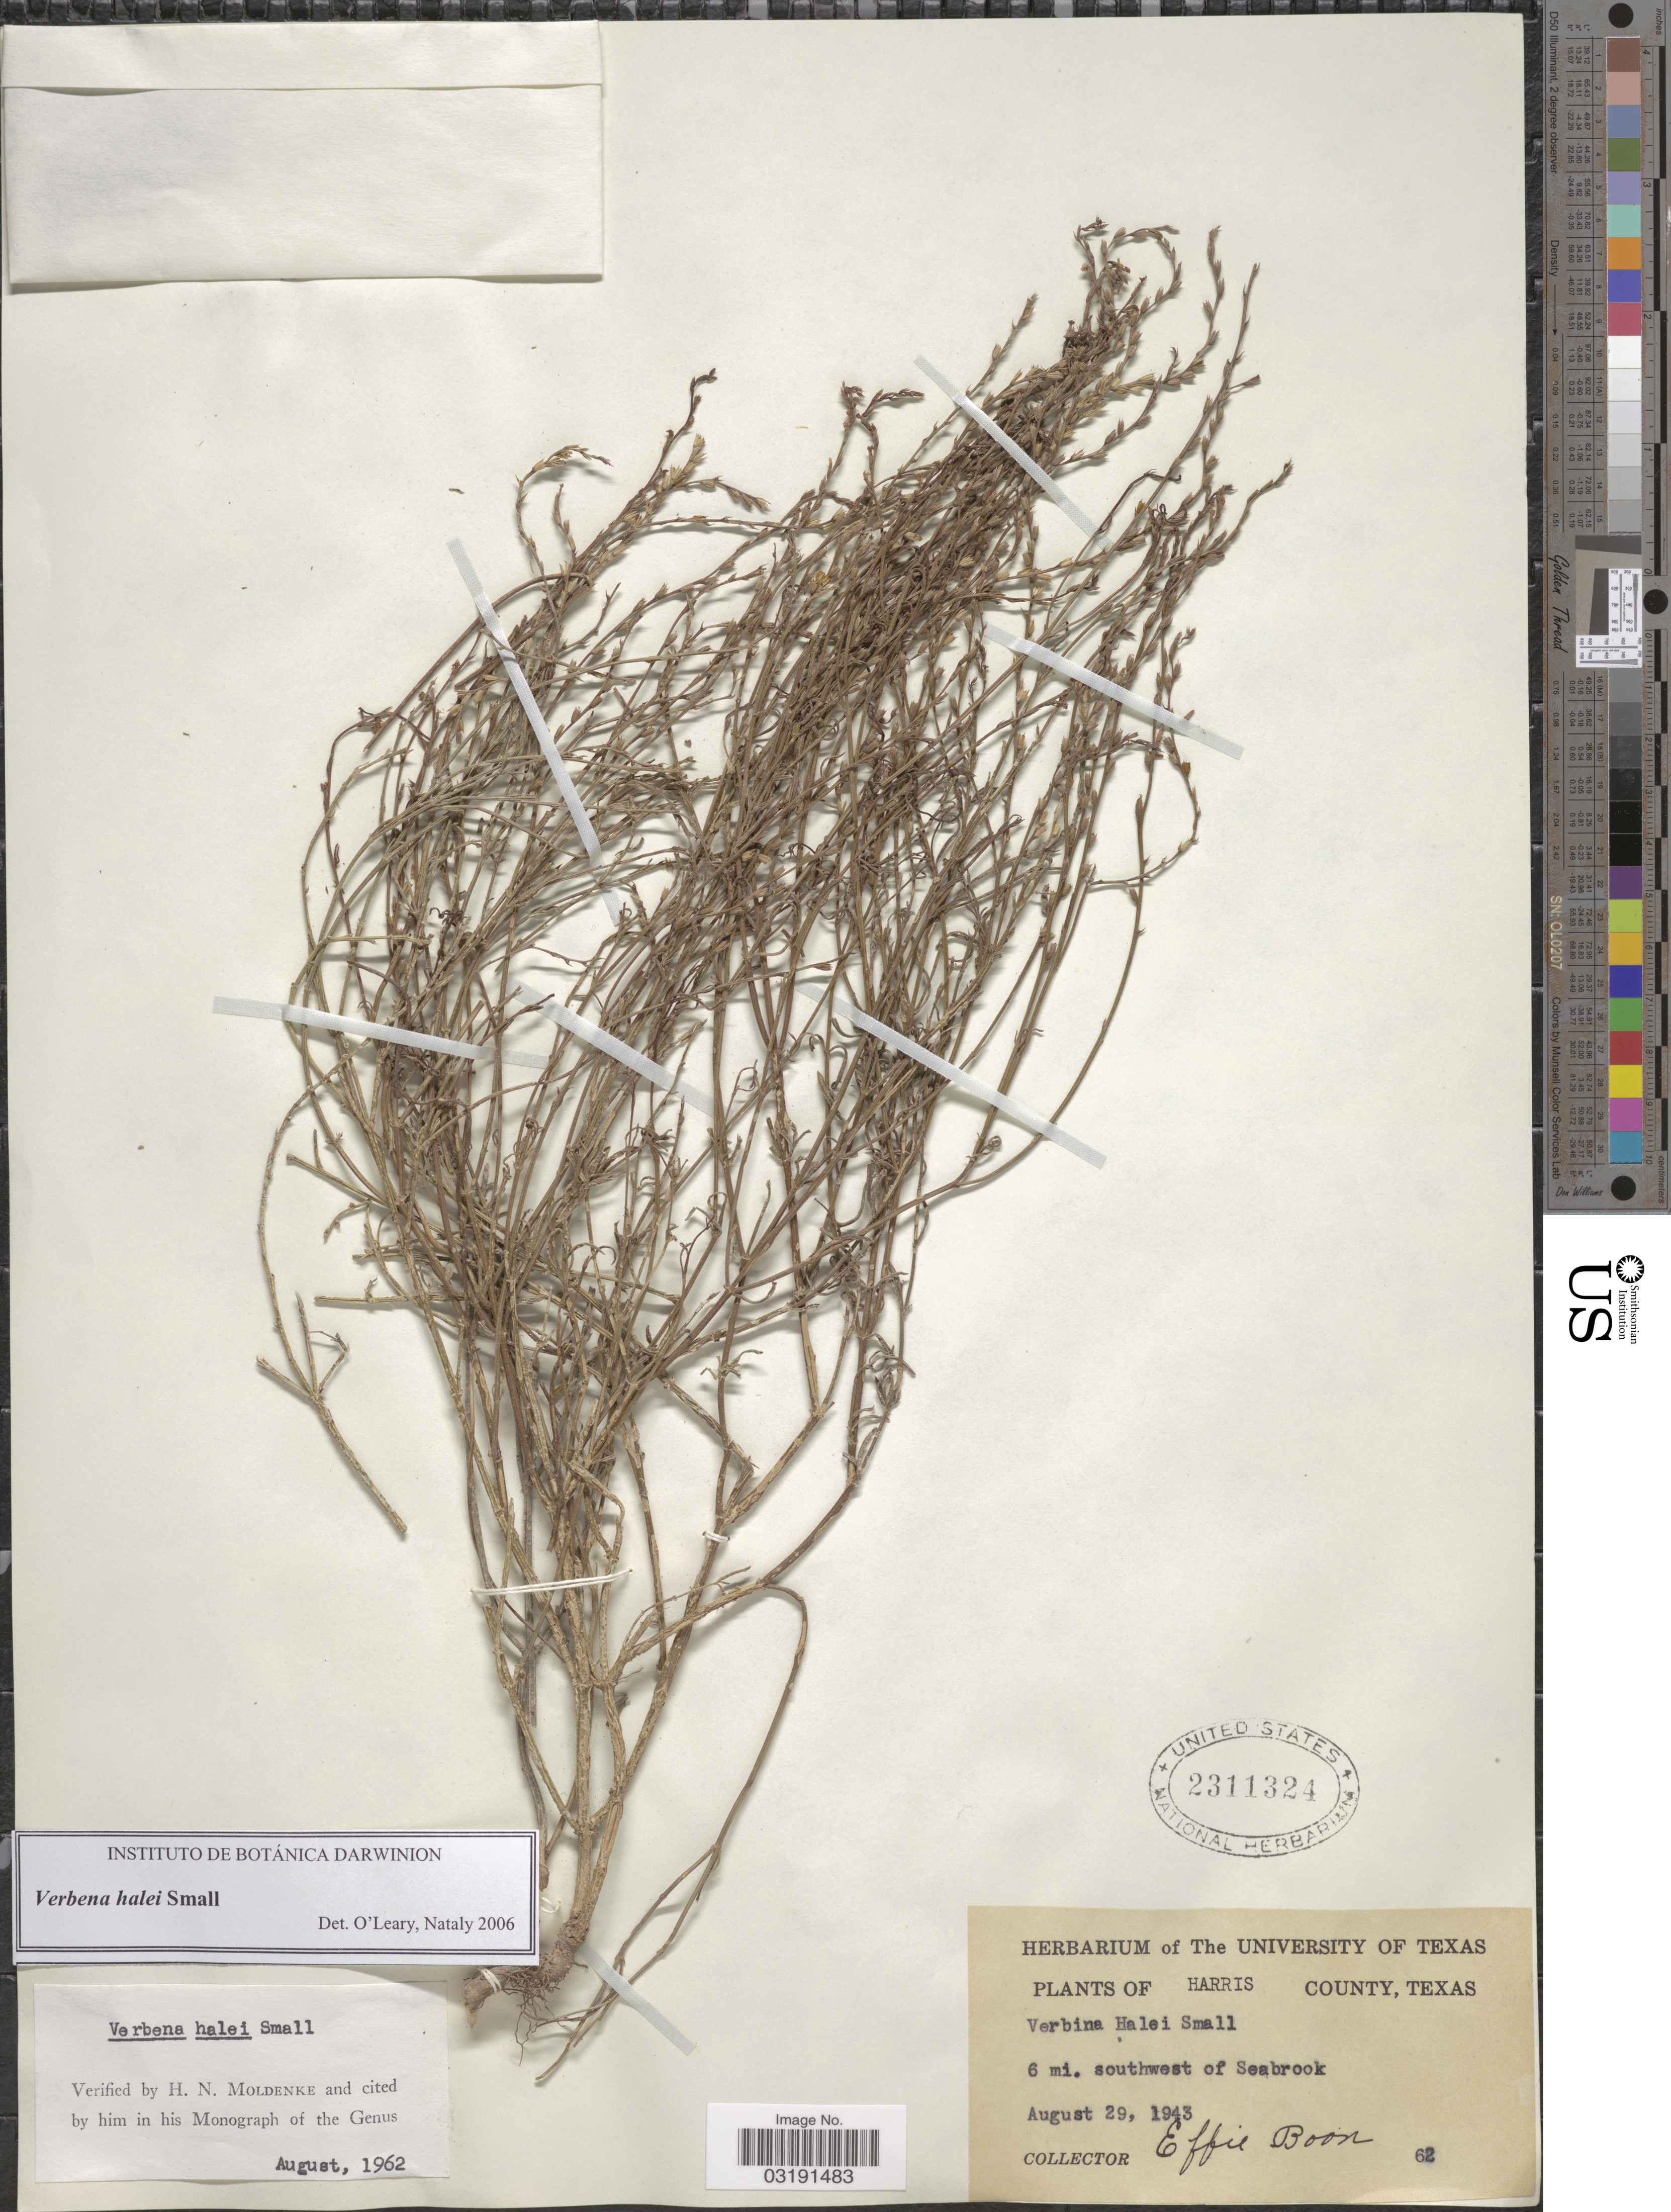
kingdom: Plantae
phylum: Tracheophyta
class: Magnoliopsida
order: Lamiales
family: Verbenaceae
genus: Verbena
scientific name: Verbena halei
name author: Small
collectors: E. Boon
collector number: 62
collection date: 1943-08-29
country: United States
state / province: Texas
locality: Harris County, 6 mi. southwest of Seabrook.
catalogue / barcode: US 2311324